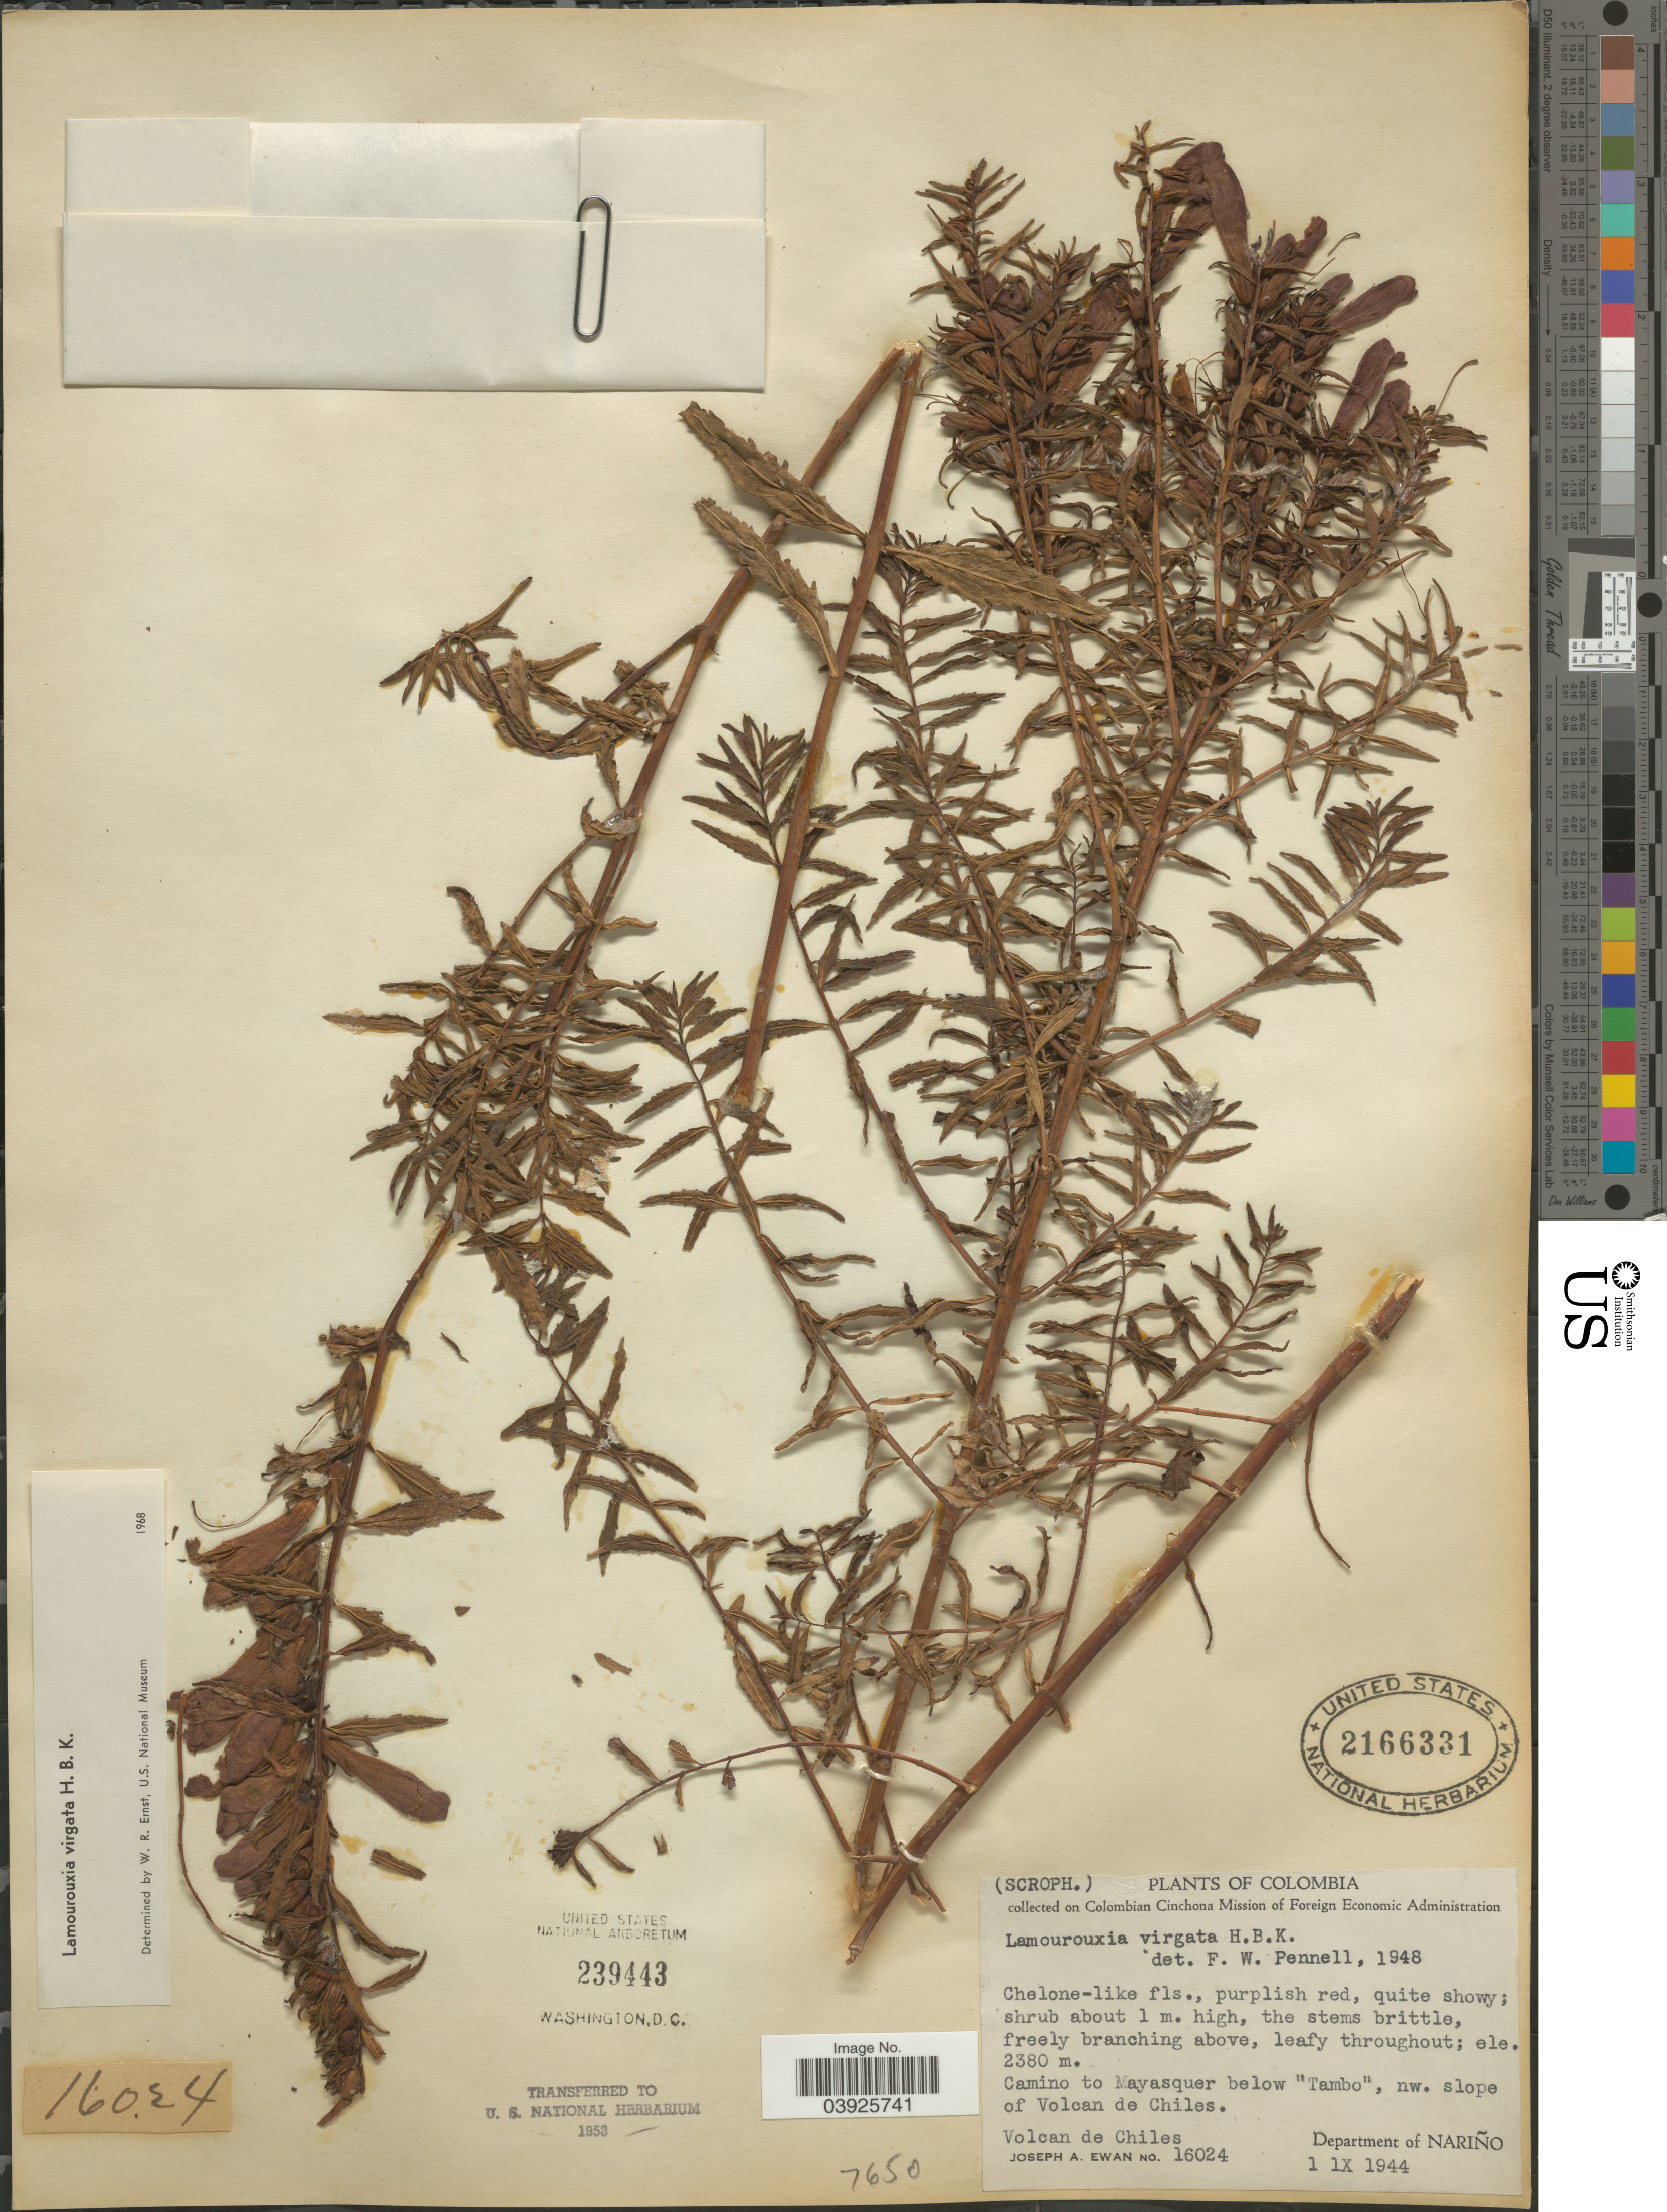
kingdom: Plantae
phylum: Tracheophyta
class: Magnoliopsida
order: Lamiales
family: Orobanchaceae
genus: Lamourouxia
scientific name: Lamourouxia virgata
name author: Kunth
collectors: J. A. Ewan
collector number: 16024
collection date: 1944-09-01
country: Colombia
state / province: Nariño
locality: Camino to Mayasquer below "Tambo", nw. slope of Volcan de Chiles. Department of Nariño. Volcan de Chiles.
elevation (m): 2380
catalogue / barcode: US 2166331